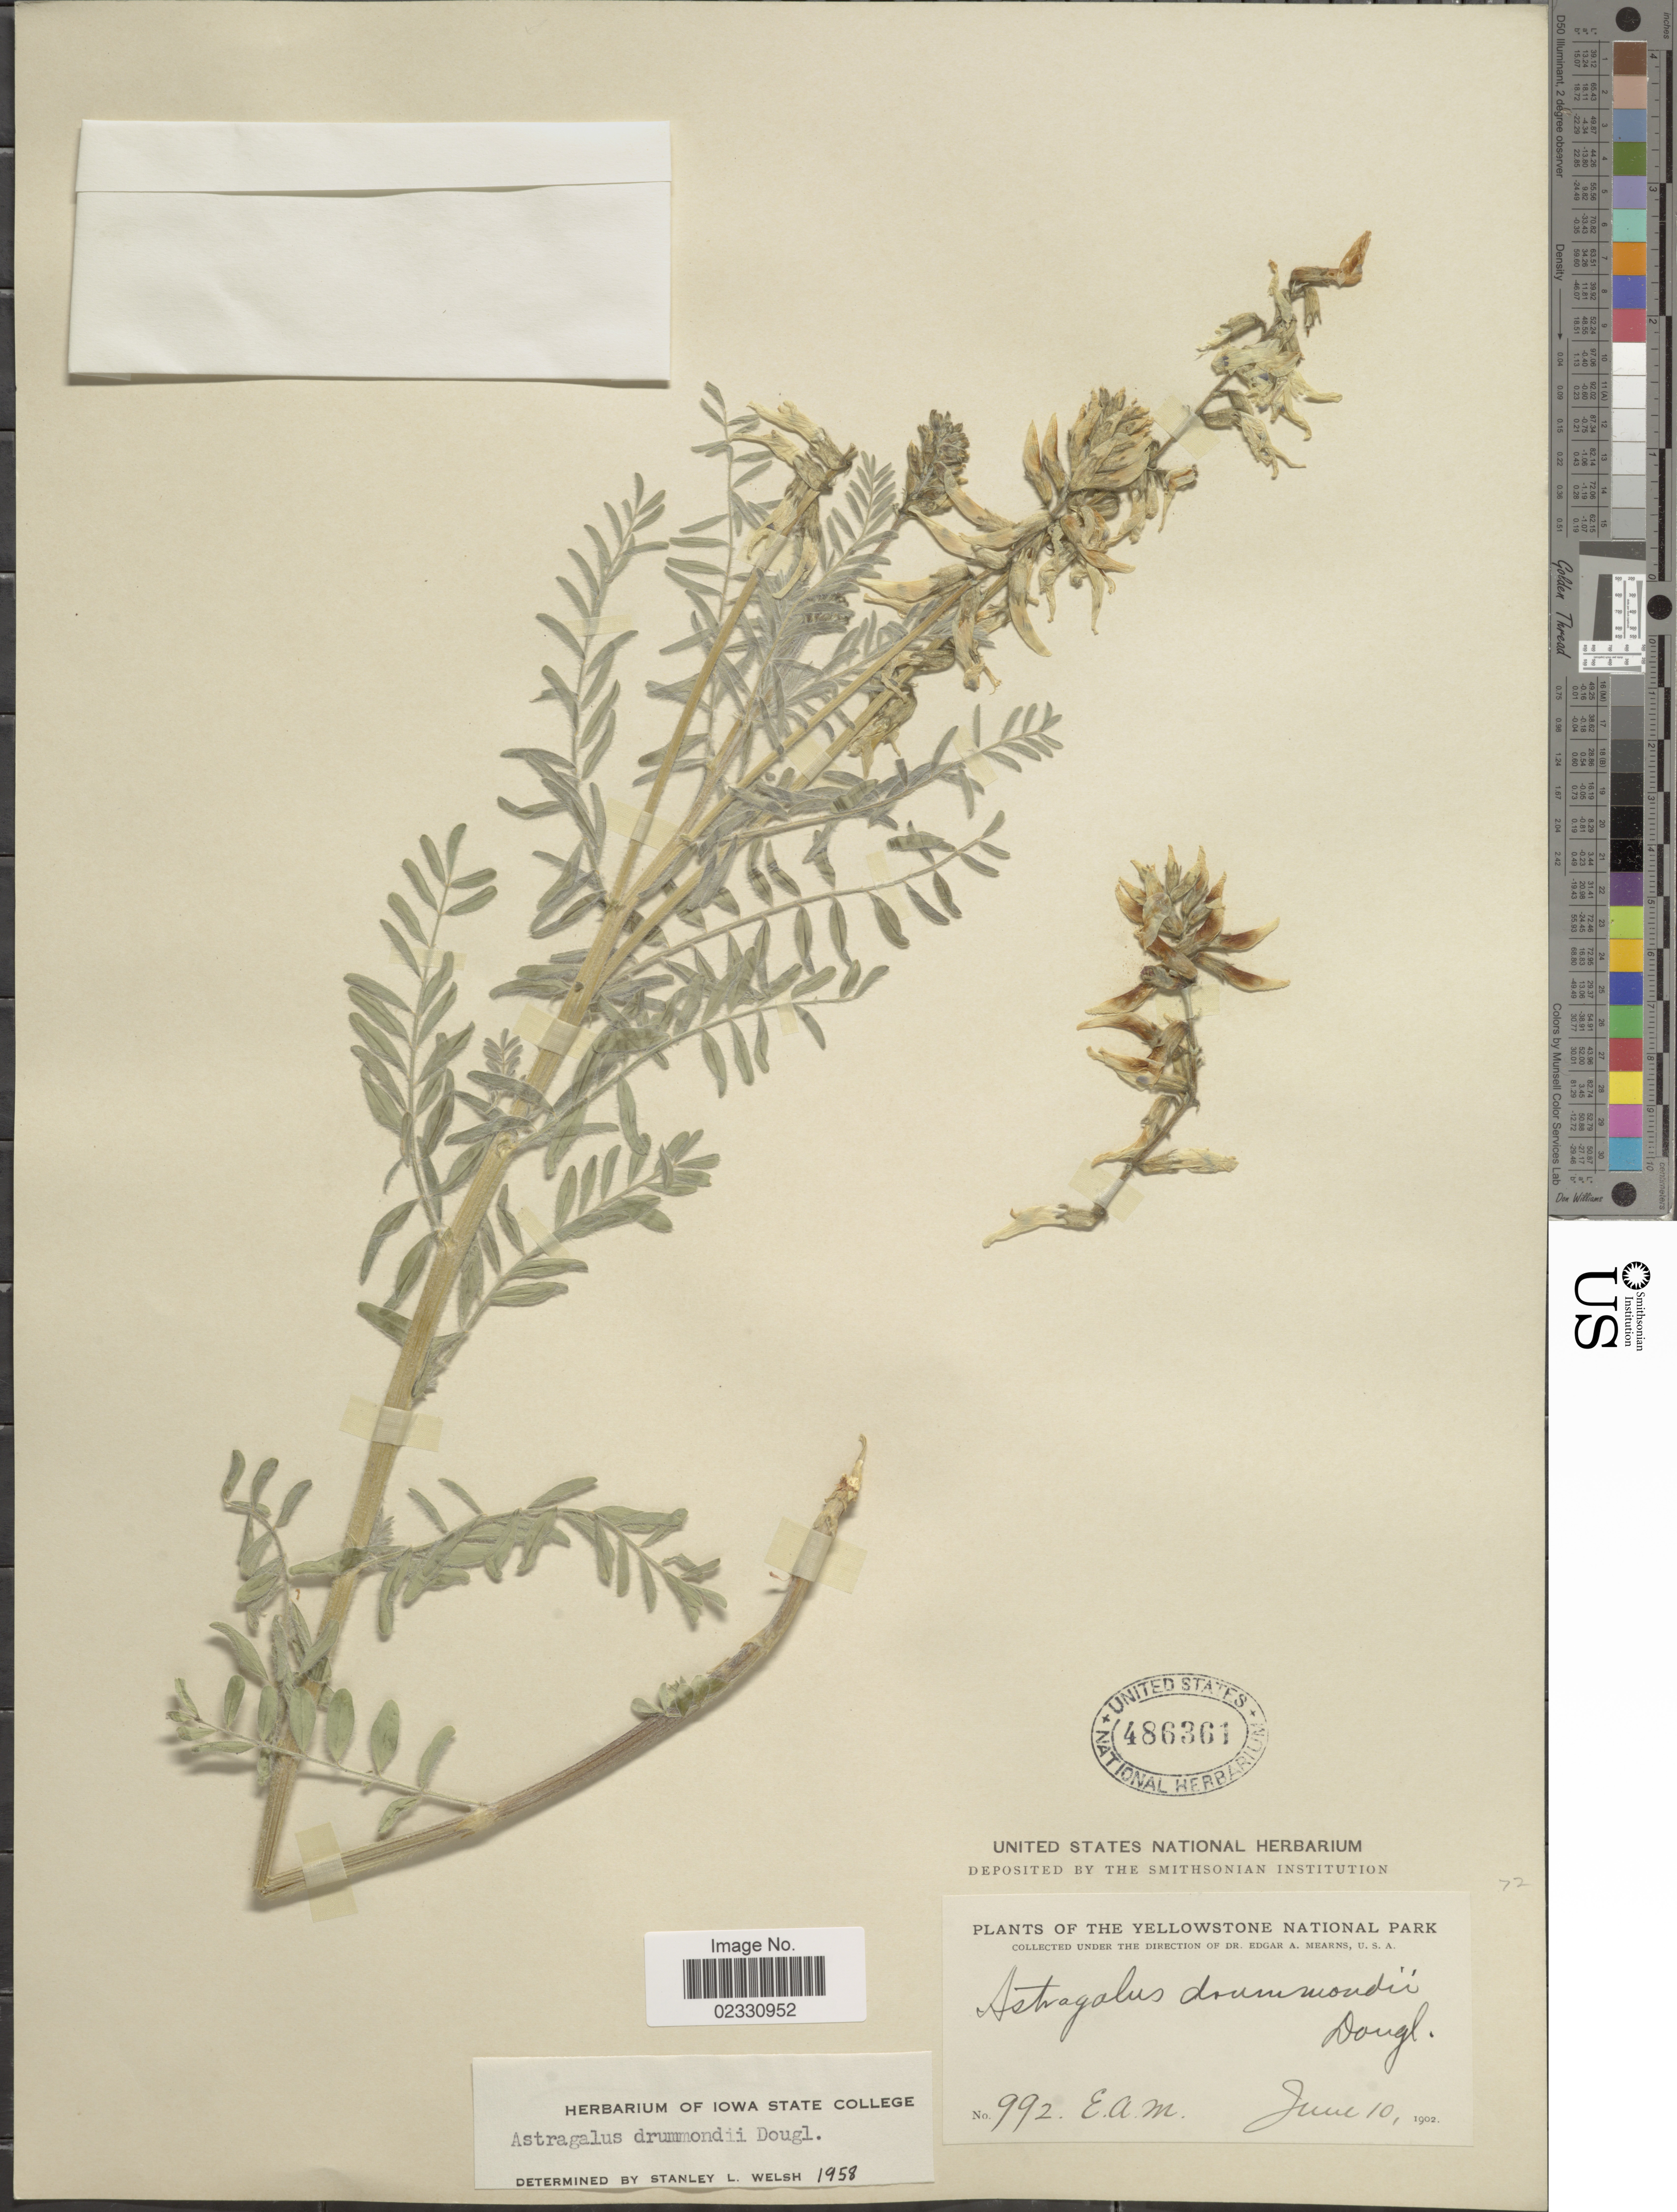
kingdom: Plantae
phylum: Tracheophyta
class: Magnoliopsida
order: Fabales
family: Fabaceae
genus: Astragalus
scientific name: Astragalus drummondii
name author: Hook.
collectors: E. A. Mearns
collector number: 992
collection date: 1902-06-10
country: United States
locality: The Yellowstone National Park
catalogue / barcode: US 486361